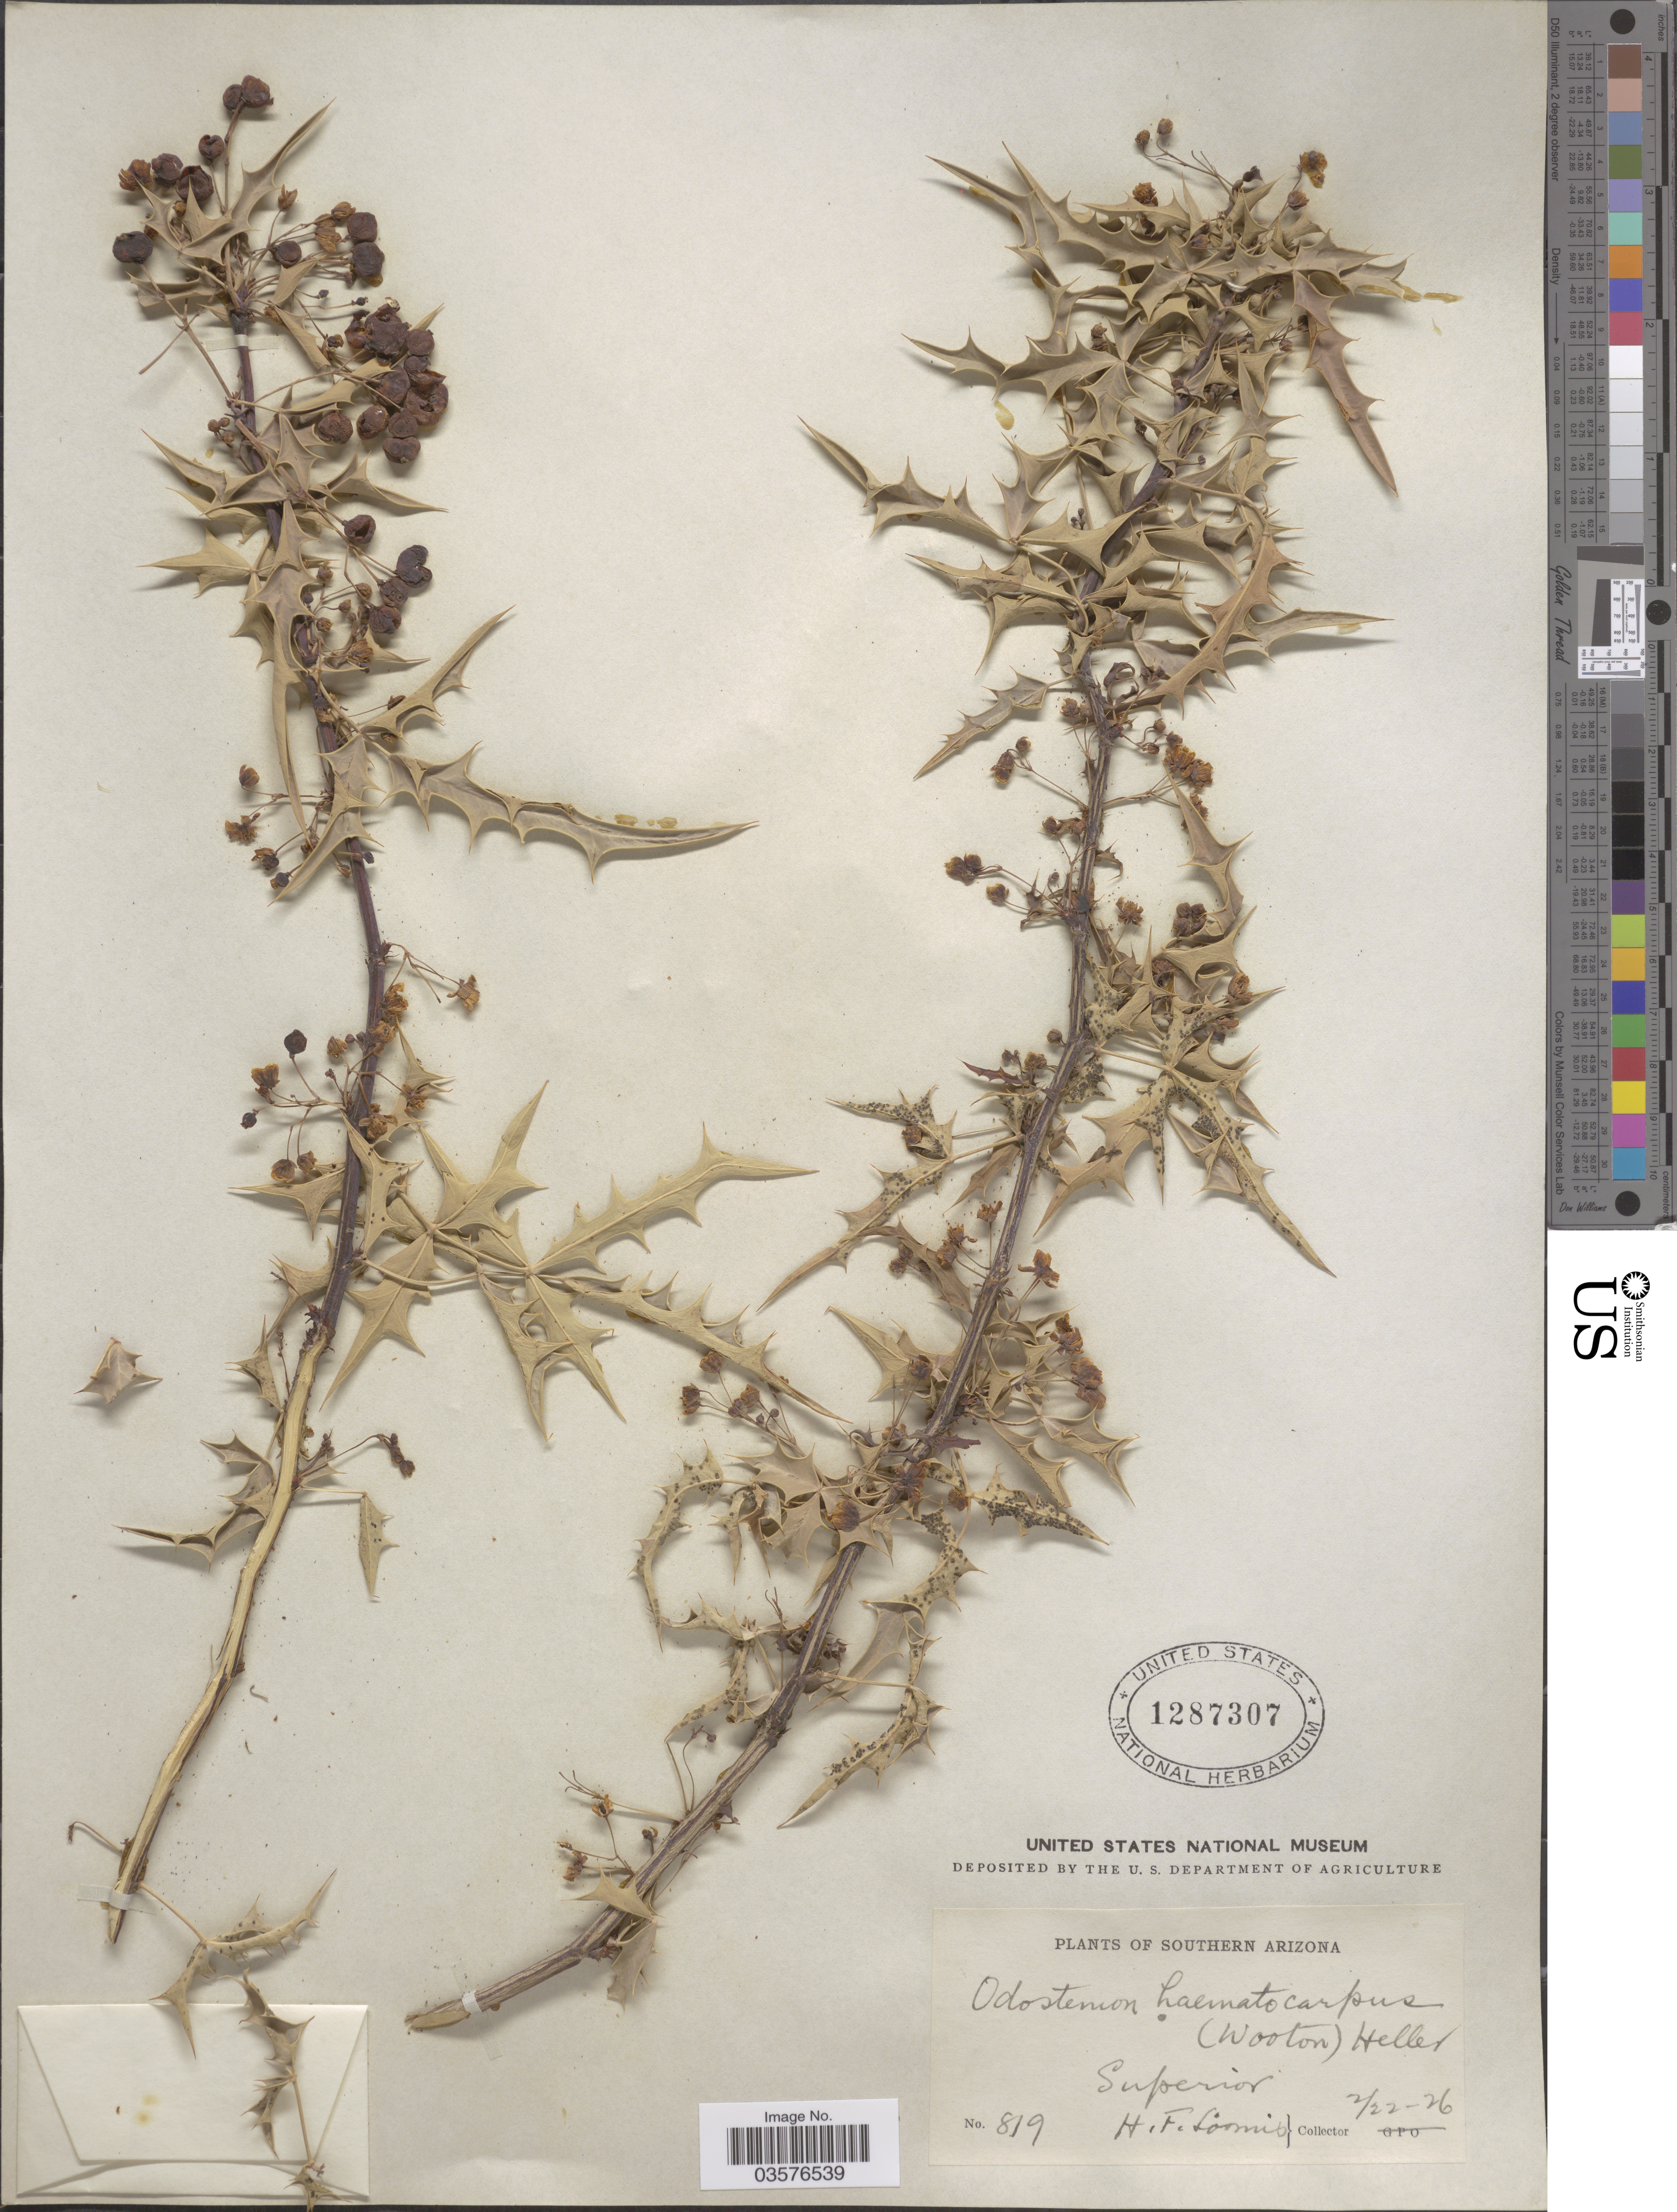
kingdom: Plantae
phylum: Tracheophyta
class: Magnoliopsida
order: Ranunculales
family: Berberidaceae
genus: Mahonia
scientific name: Mahonia haematocarpa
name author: (Wooton) Fedde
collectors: H. F. Loomis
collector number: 819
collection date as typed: Transcribed d/m/y: 22/2/26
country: United States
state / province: Arizona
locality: Southern Arizona. Superior.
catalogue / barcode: US 1287307